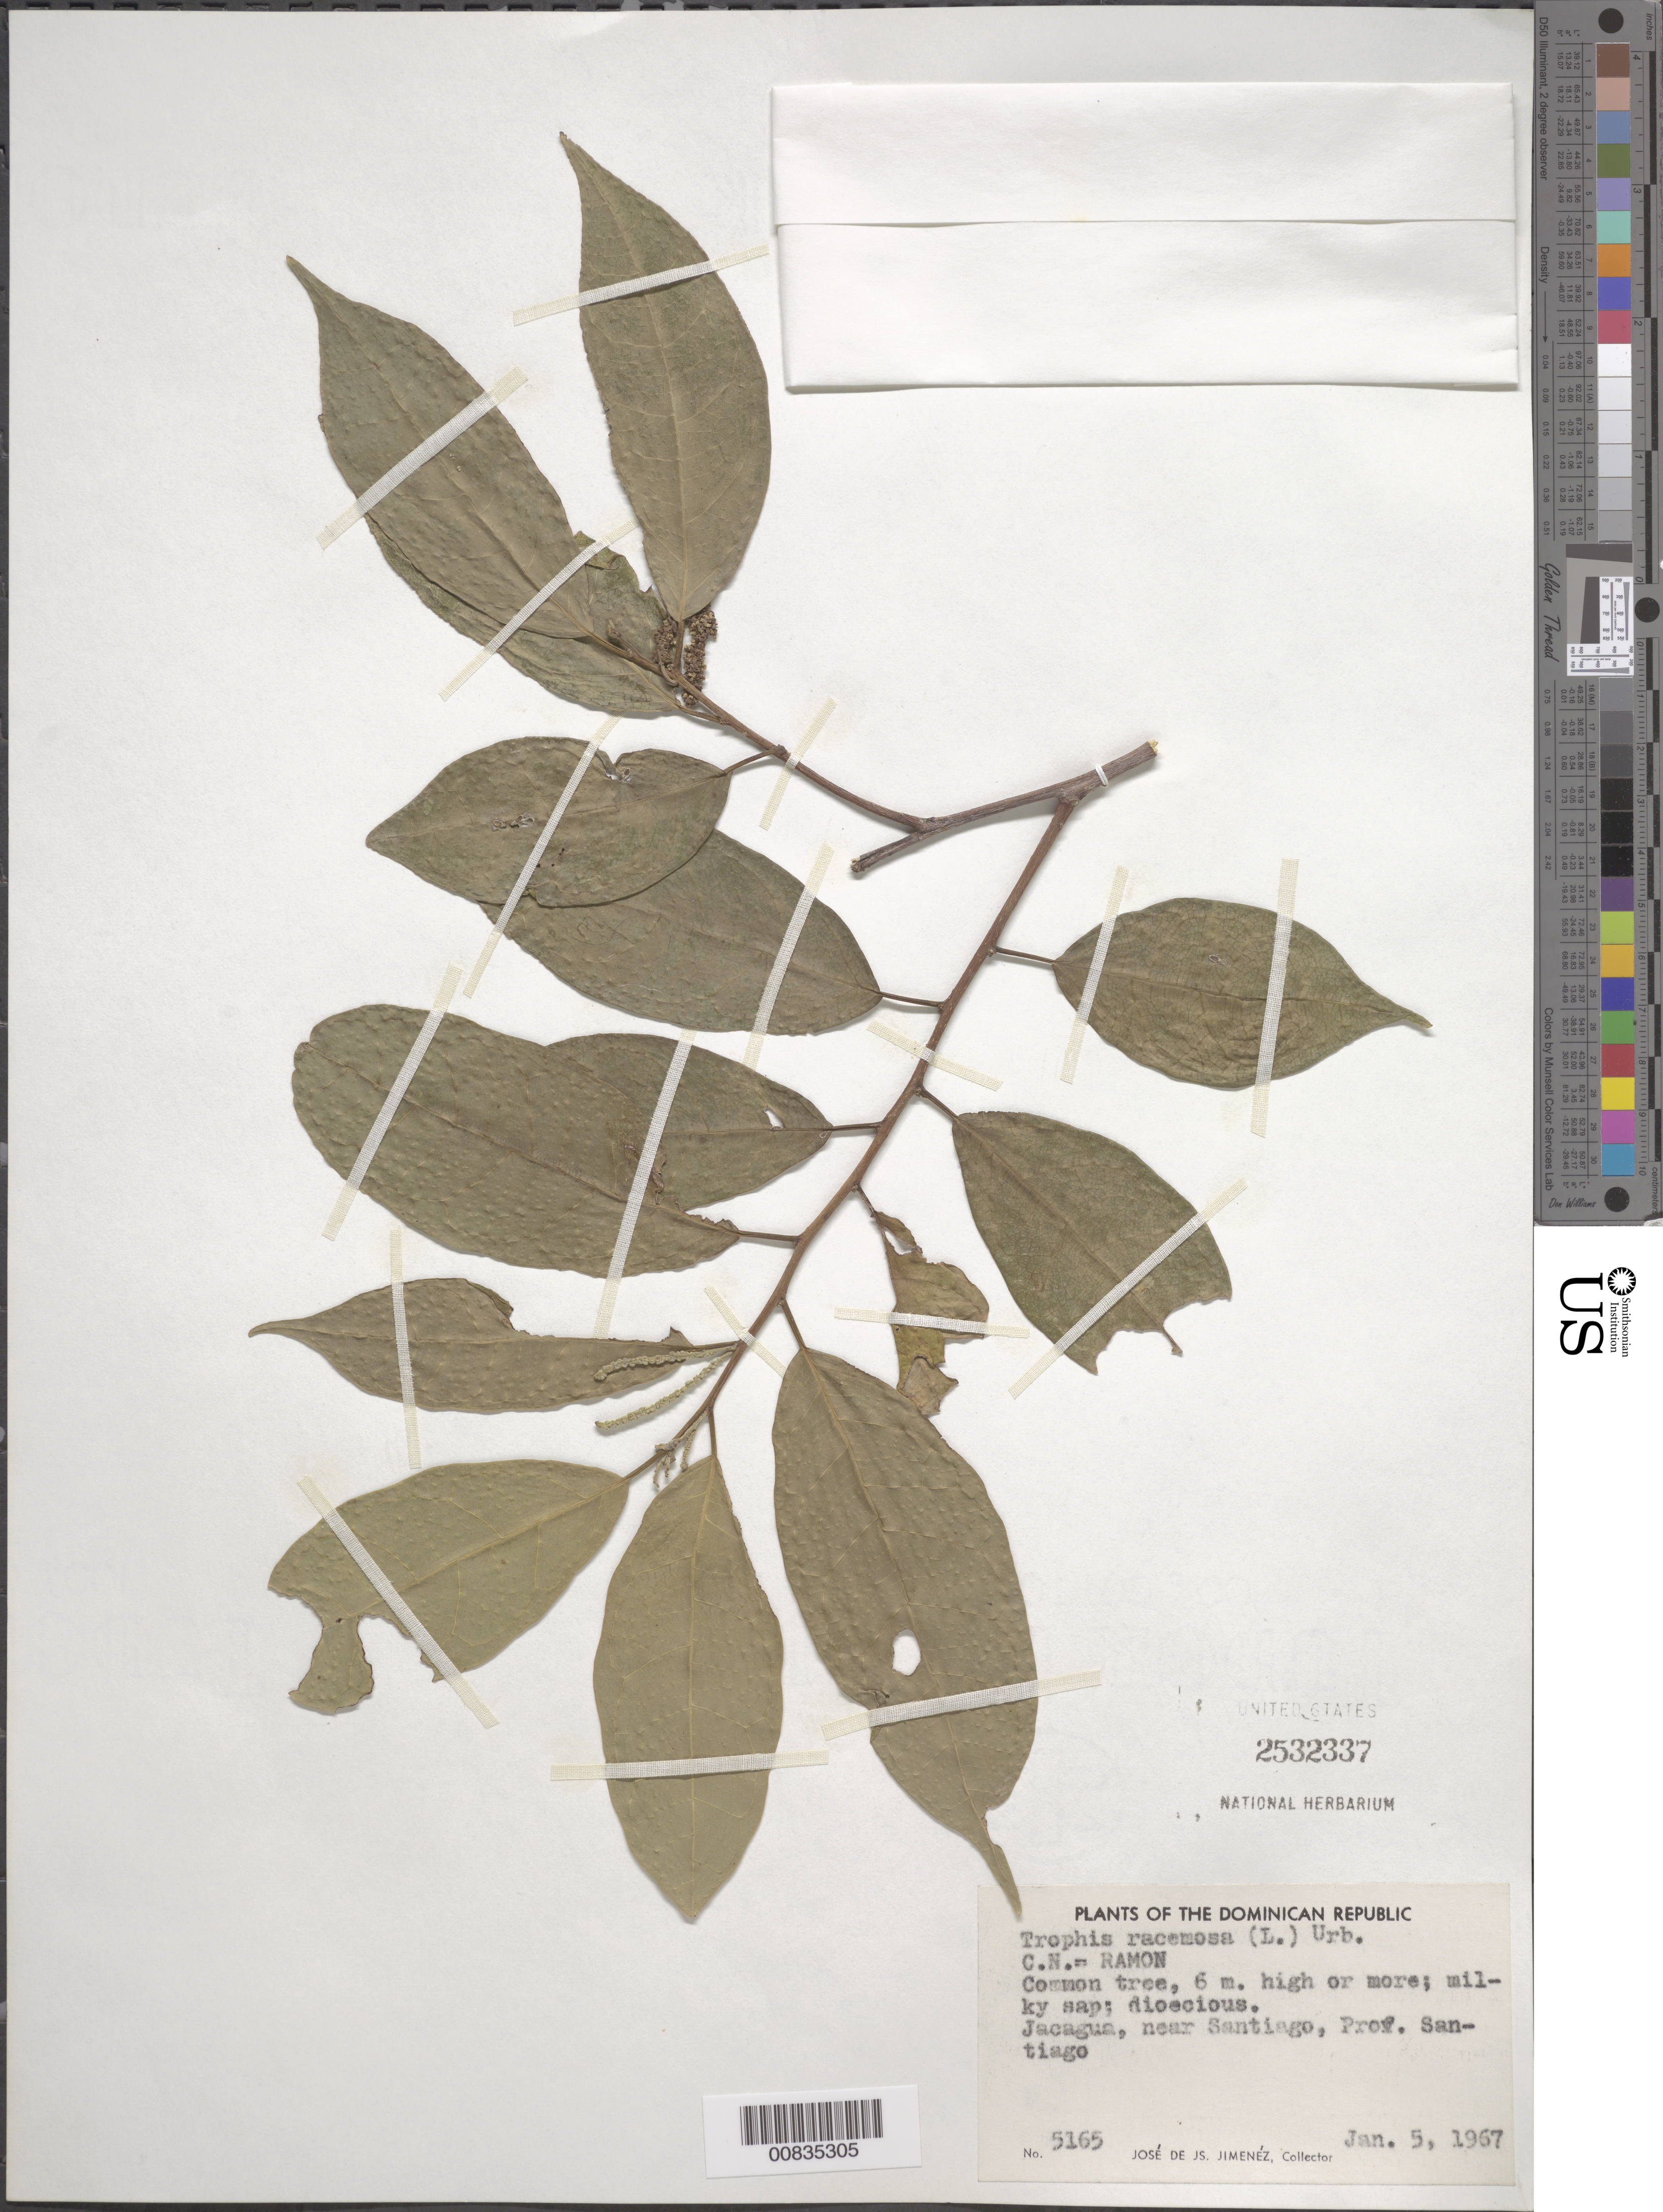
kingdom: Plantae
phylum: Tracheophyta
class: Magnoliopsida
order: Rosales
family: Moraceae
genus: Trophis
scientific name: Trophis racemosa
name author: (L.) Urb.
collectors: J. J. Jiménez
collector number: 5165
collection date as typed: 05 Jan 1967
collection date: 1967-01-05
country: Dominican Republic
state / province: Santiago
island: Hispaniola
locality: Jacuagua, near Santiago.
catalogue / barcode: US 2532337